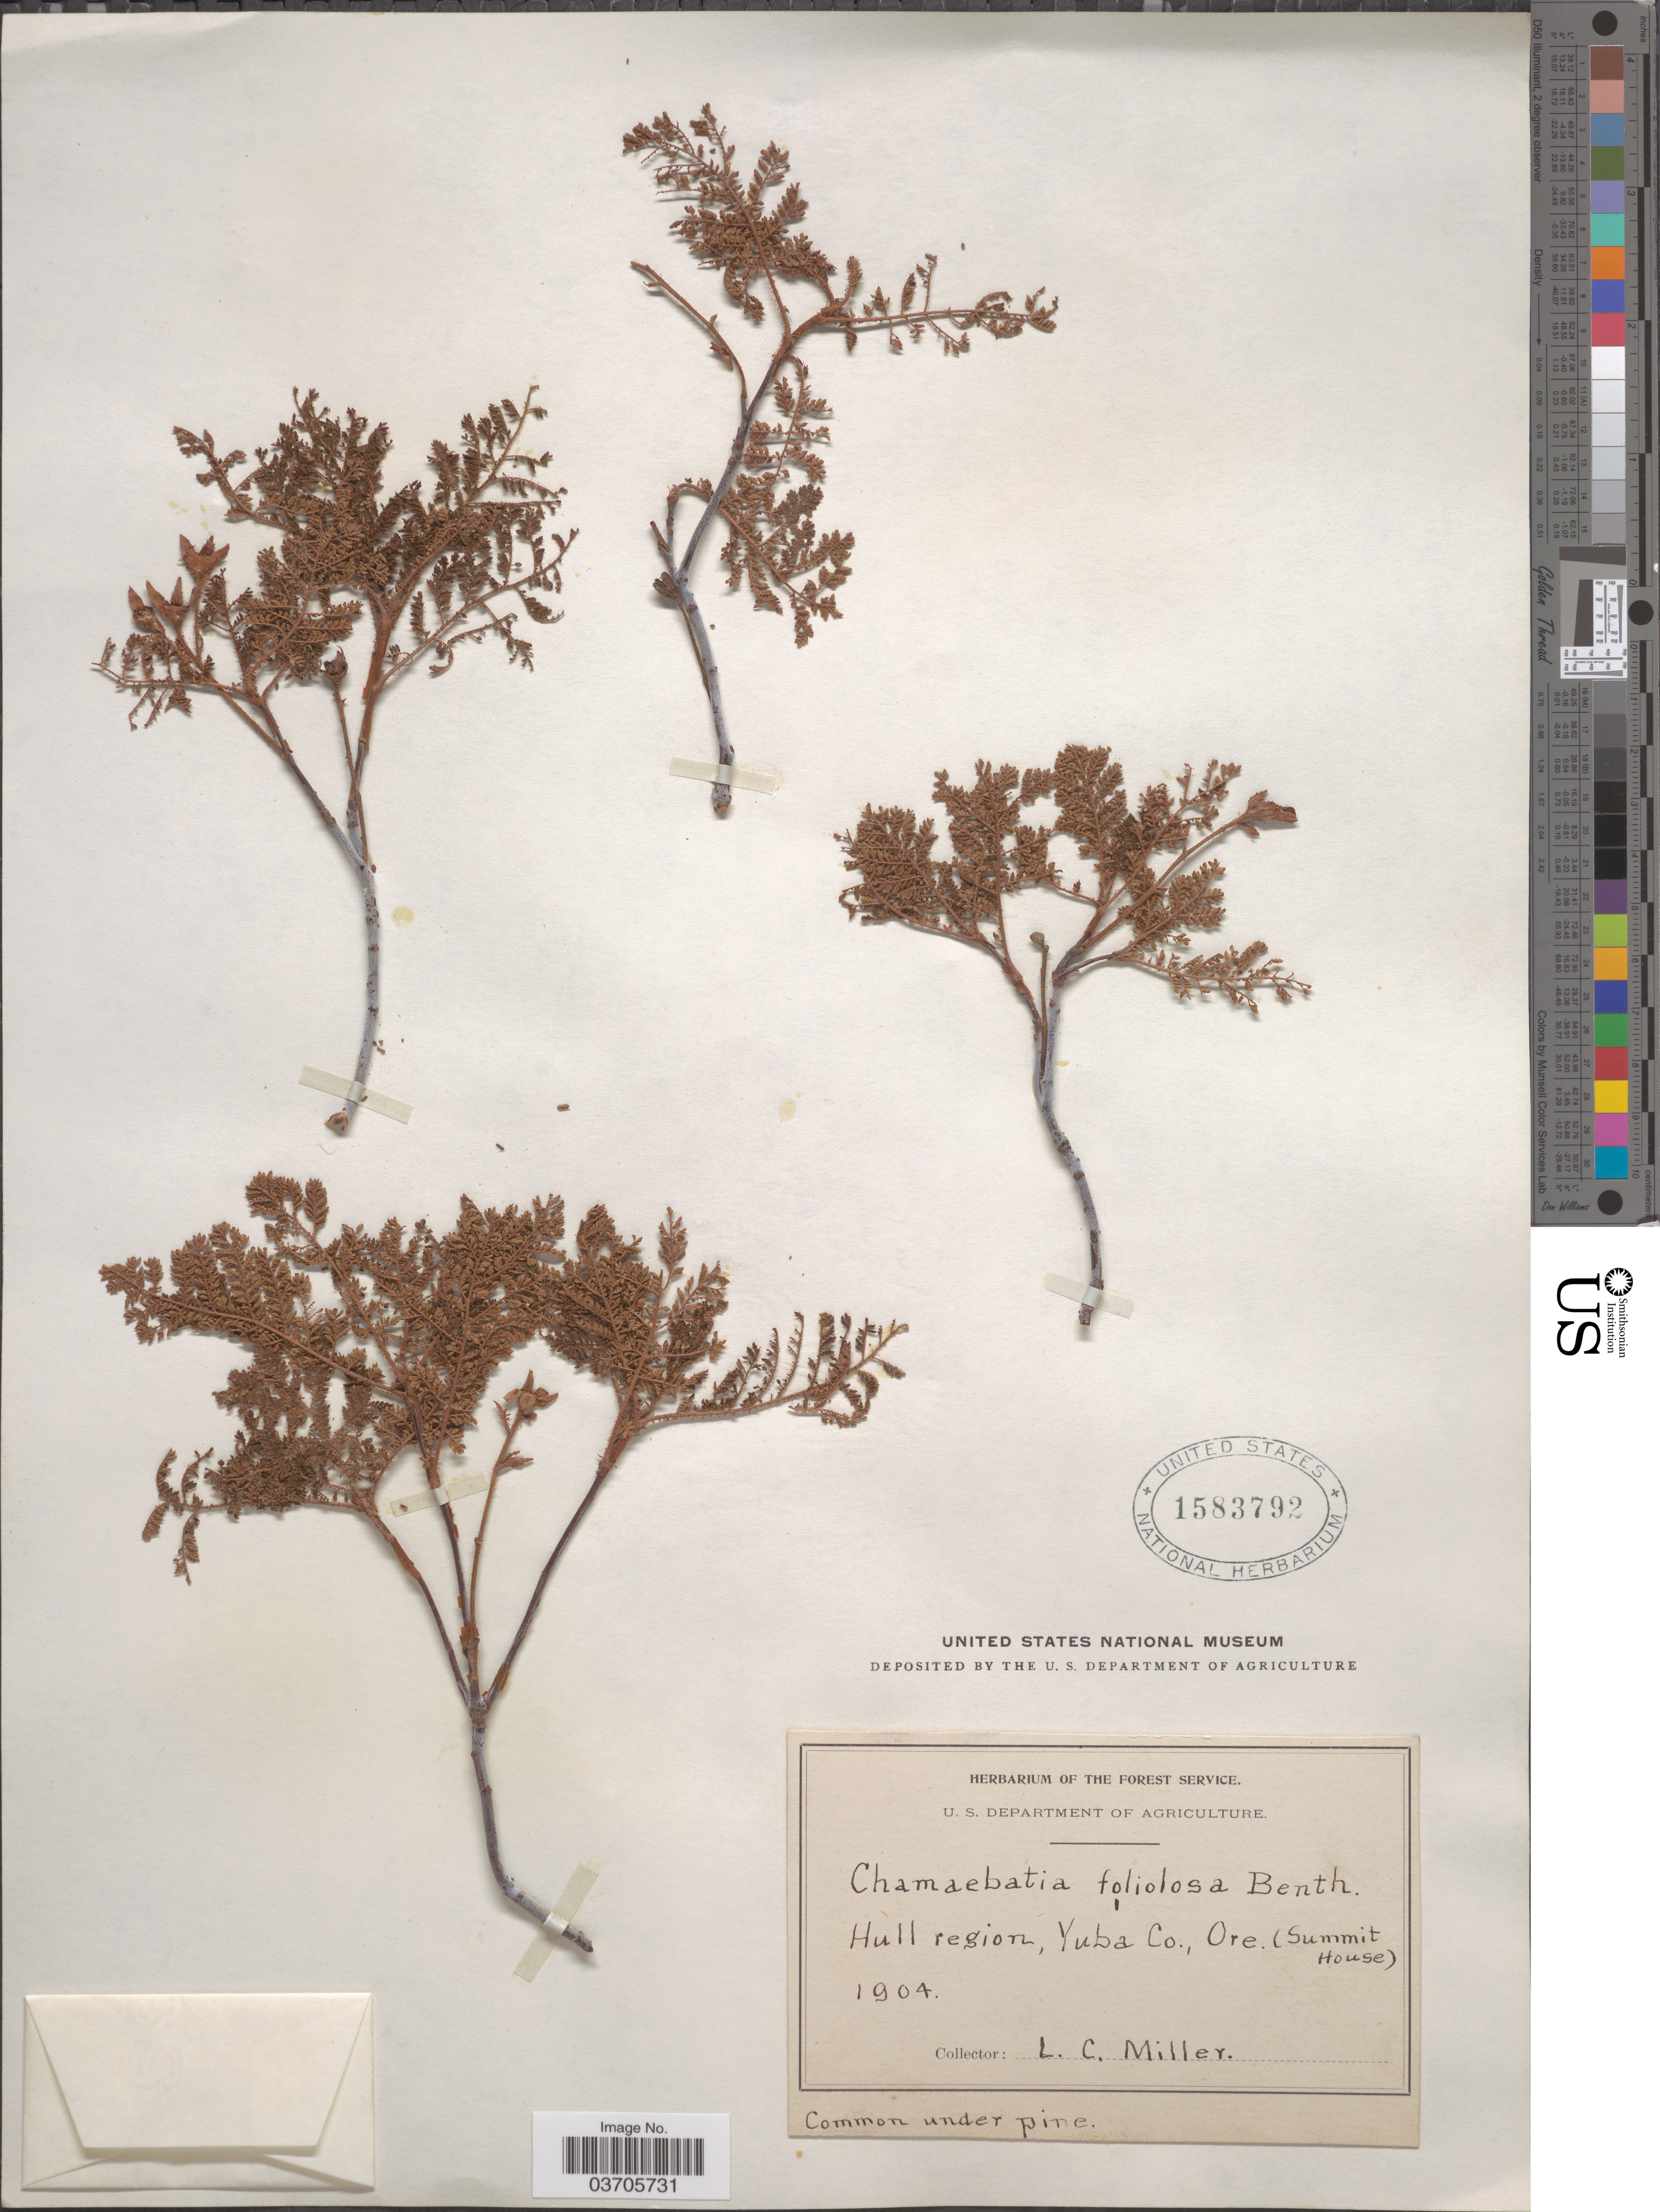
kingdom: Plantae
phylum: Tracheophyta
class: Magnoliopsida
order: Rosales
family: Rosaceae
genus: Chamaebatia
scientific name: Chamaebatia foliolosa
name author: Benth.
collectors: L. Miller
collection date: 1904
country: United States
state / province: Oregon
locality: Hull region, Yuba Co., (Summit House).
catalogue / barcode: US 1583792